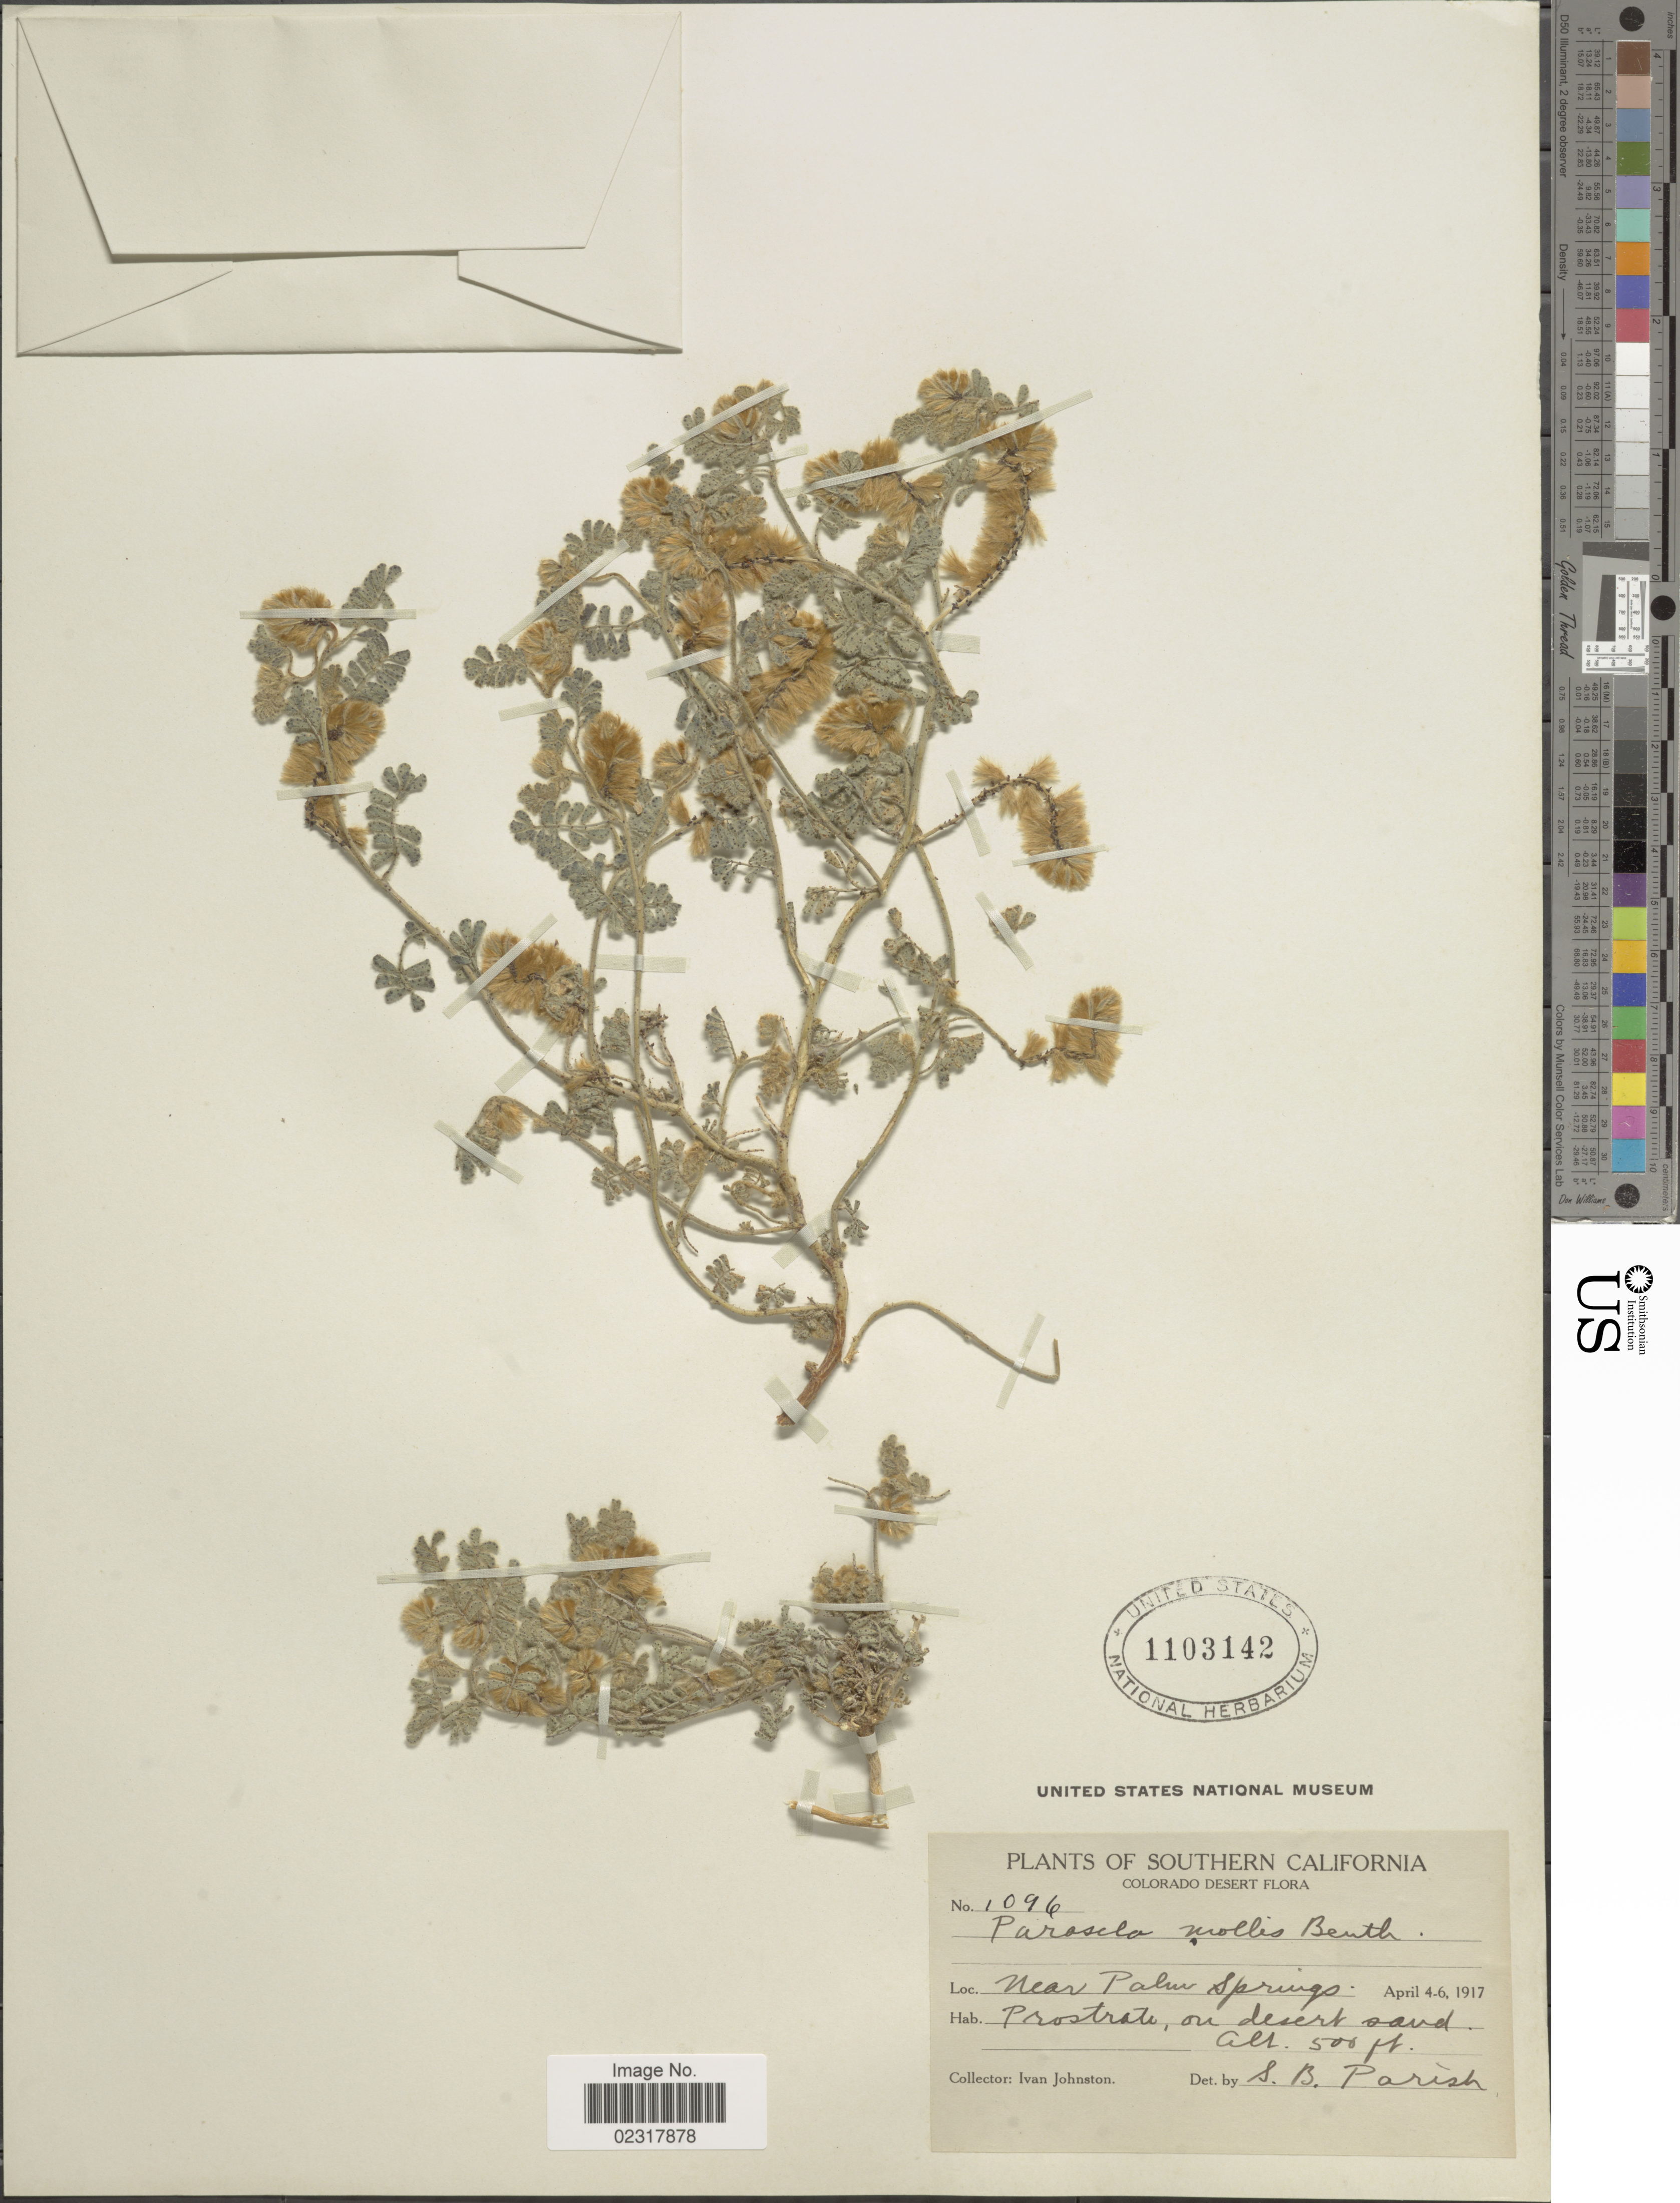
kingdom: Plantae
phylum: Tracheophyta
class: Magnoliopsida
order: Fabales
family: Fabaceae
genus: Dalea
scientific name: Dalea mollissima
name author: (Rydb.) Munz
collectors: I.M. Johnston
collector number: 1096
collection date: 1917-04-04/1917-04-06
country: United States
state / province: California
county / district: Riverside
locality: Southern California. Colorado Desert. Near Palm Springs.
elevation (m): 152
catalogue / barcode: US 1103142